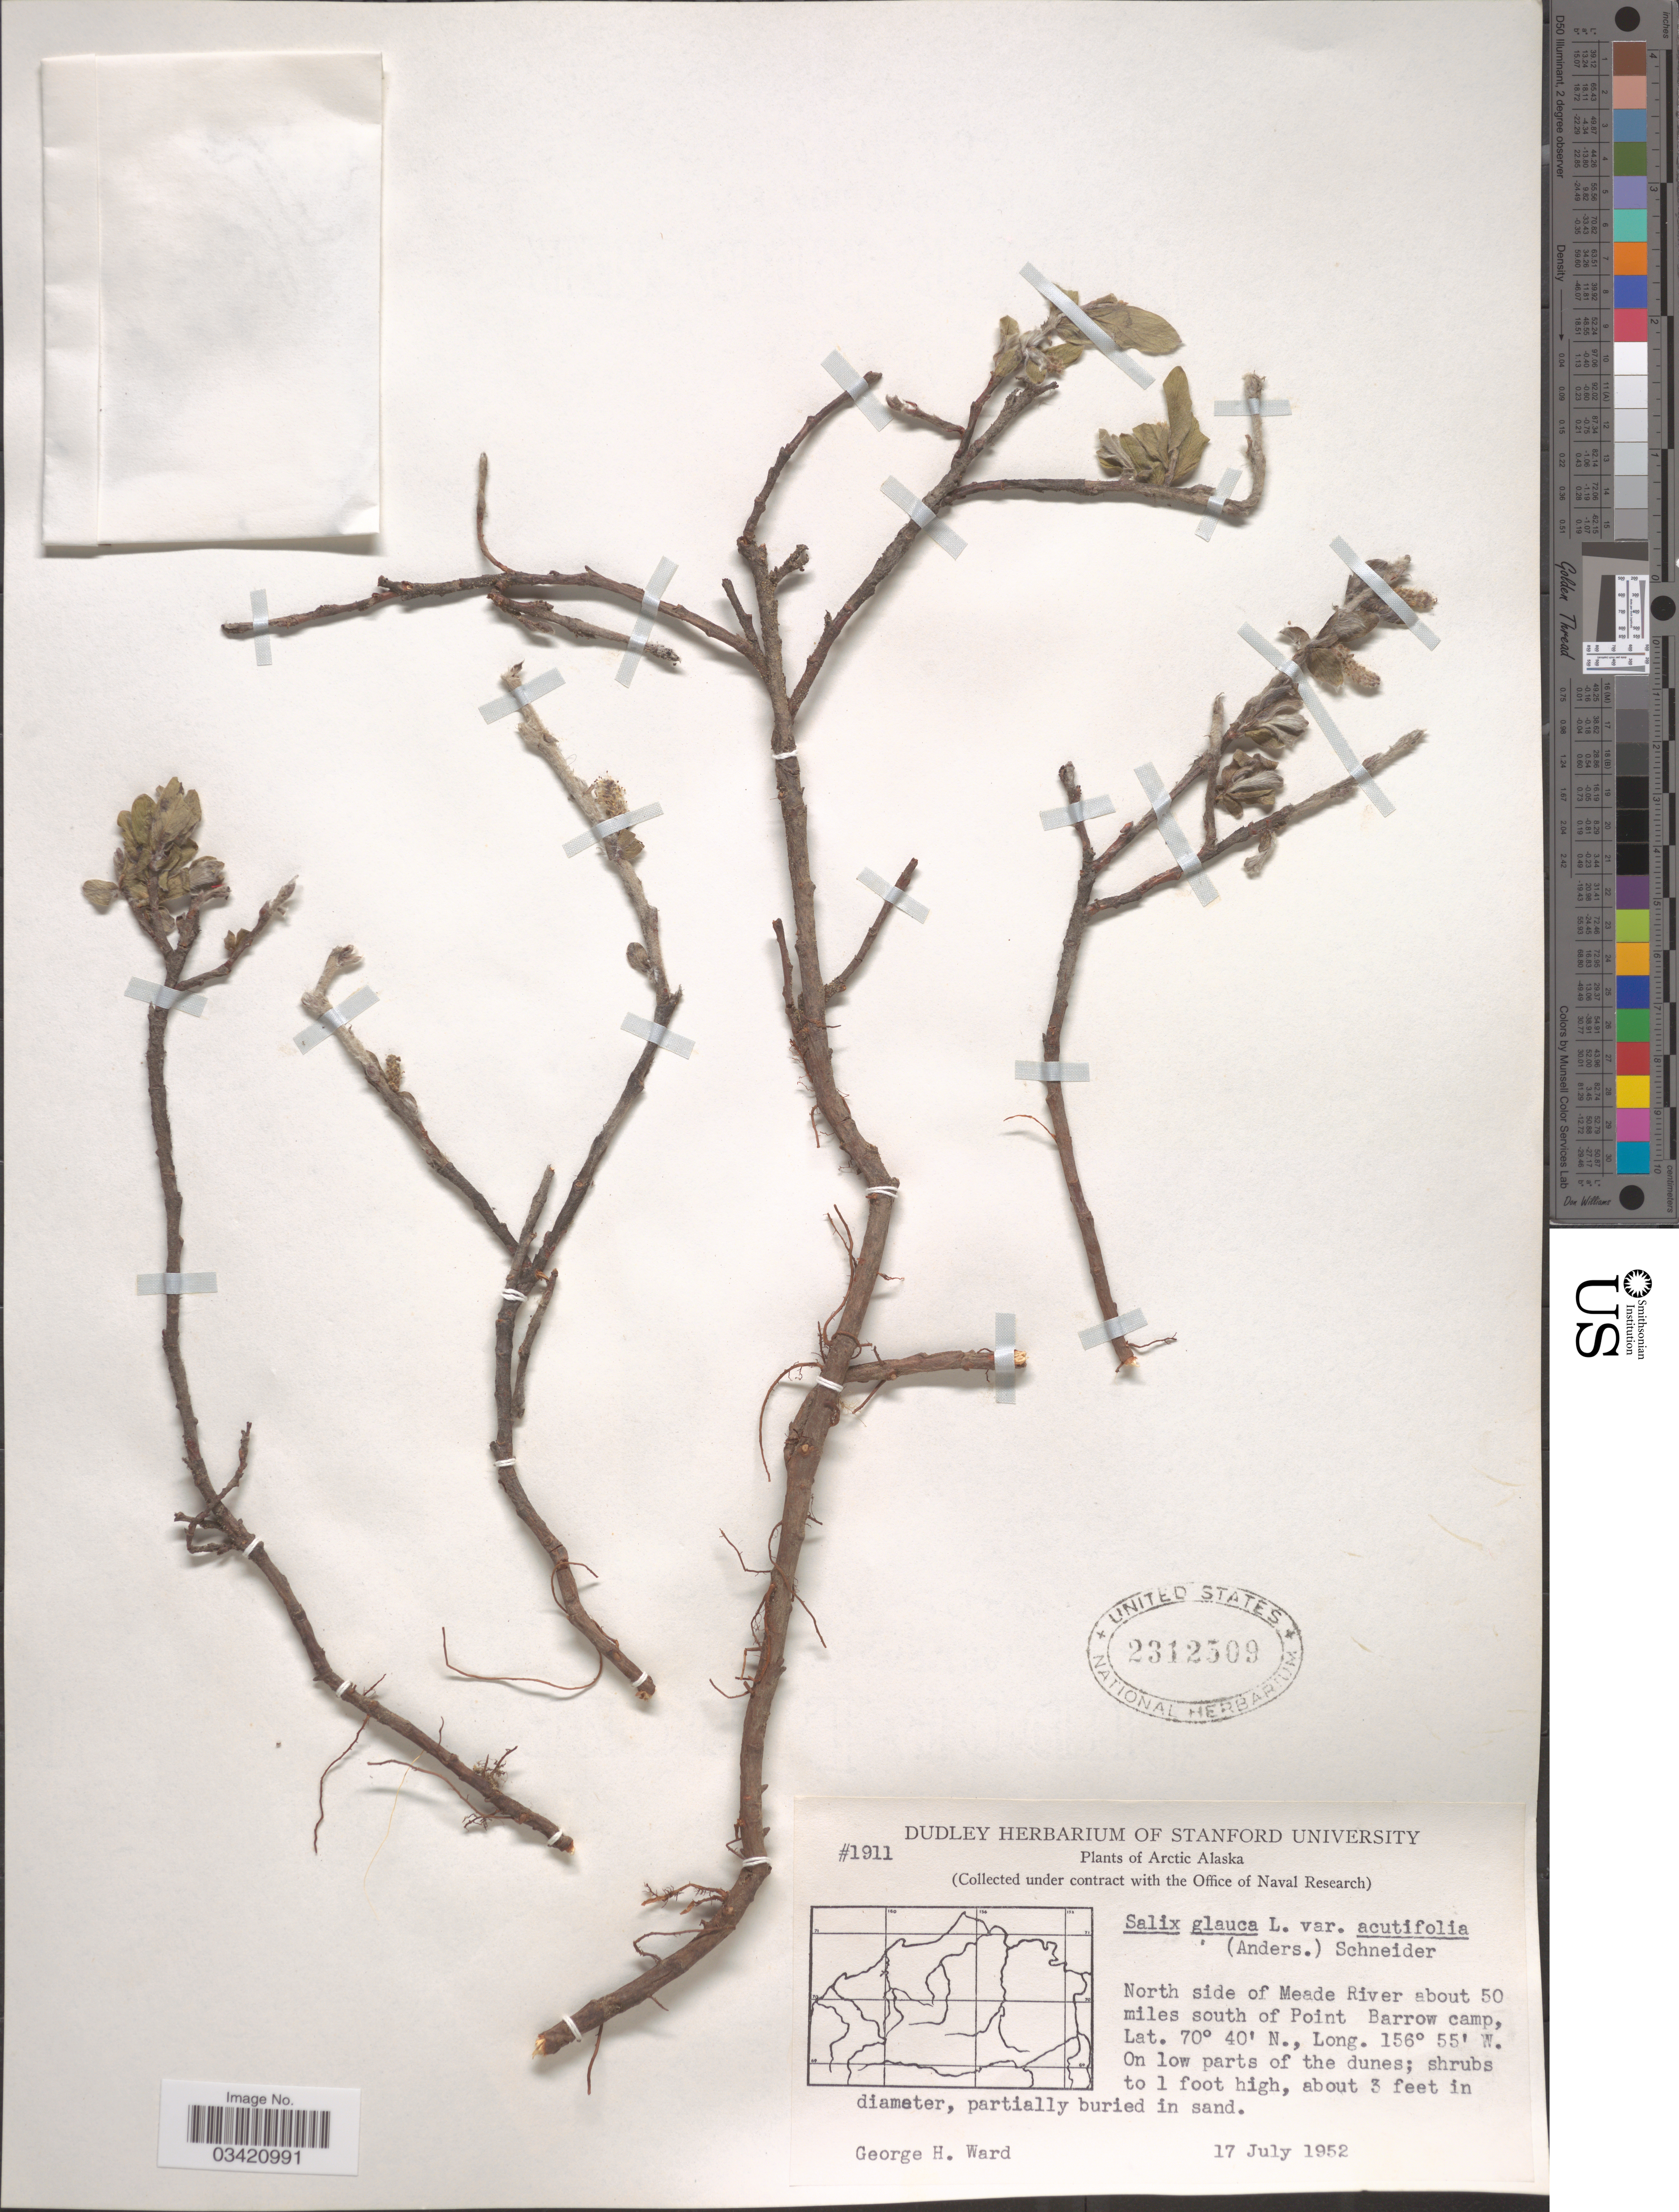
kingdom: Plantae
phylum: Tracheophyta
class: Magnoliopsida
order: Malpighiales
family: Salicaceae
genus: Salix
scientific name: Salix glauca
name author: L.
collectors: G. H. Ward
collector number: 1911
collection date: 1952-07-17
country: United States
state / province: Alaska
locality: Arctic Alaska. North side of Meade River about 50 miles south of Point. Barrow camp.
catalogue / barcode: US 2312509